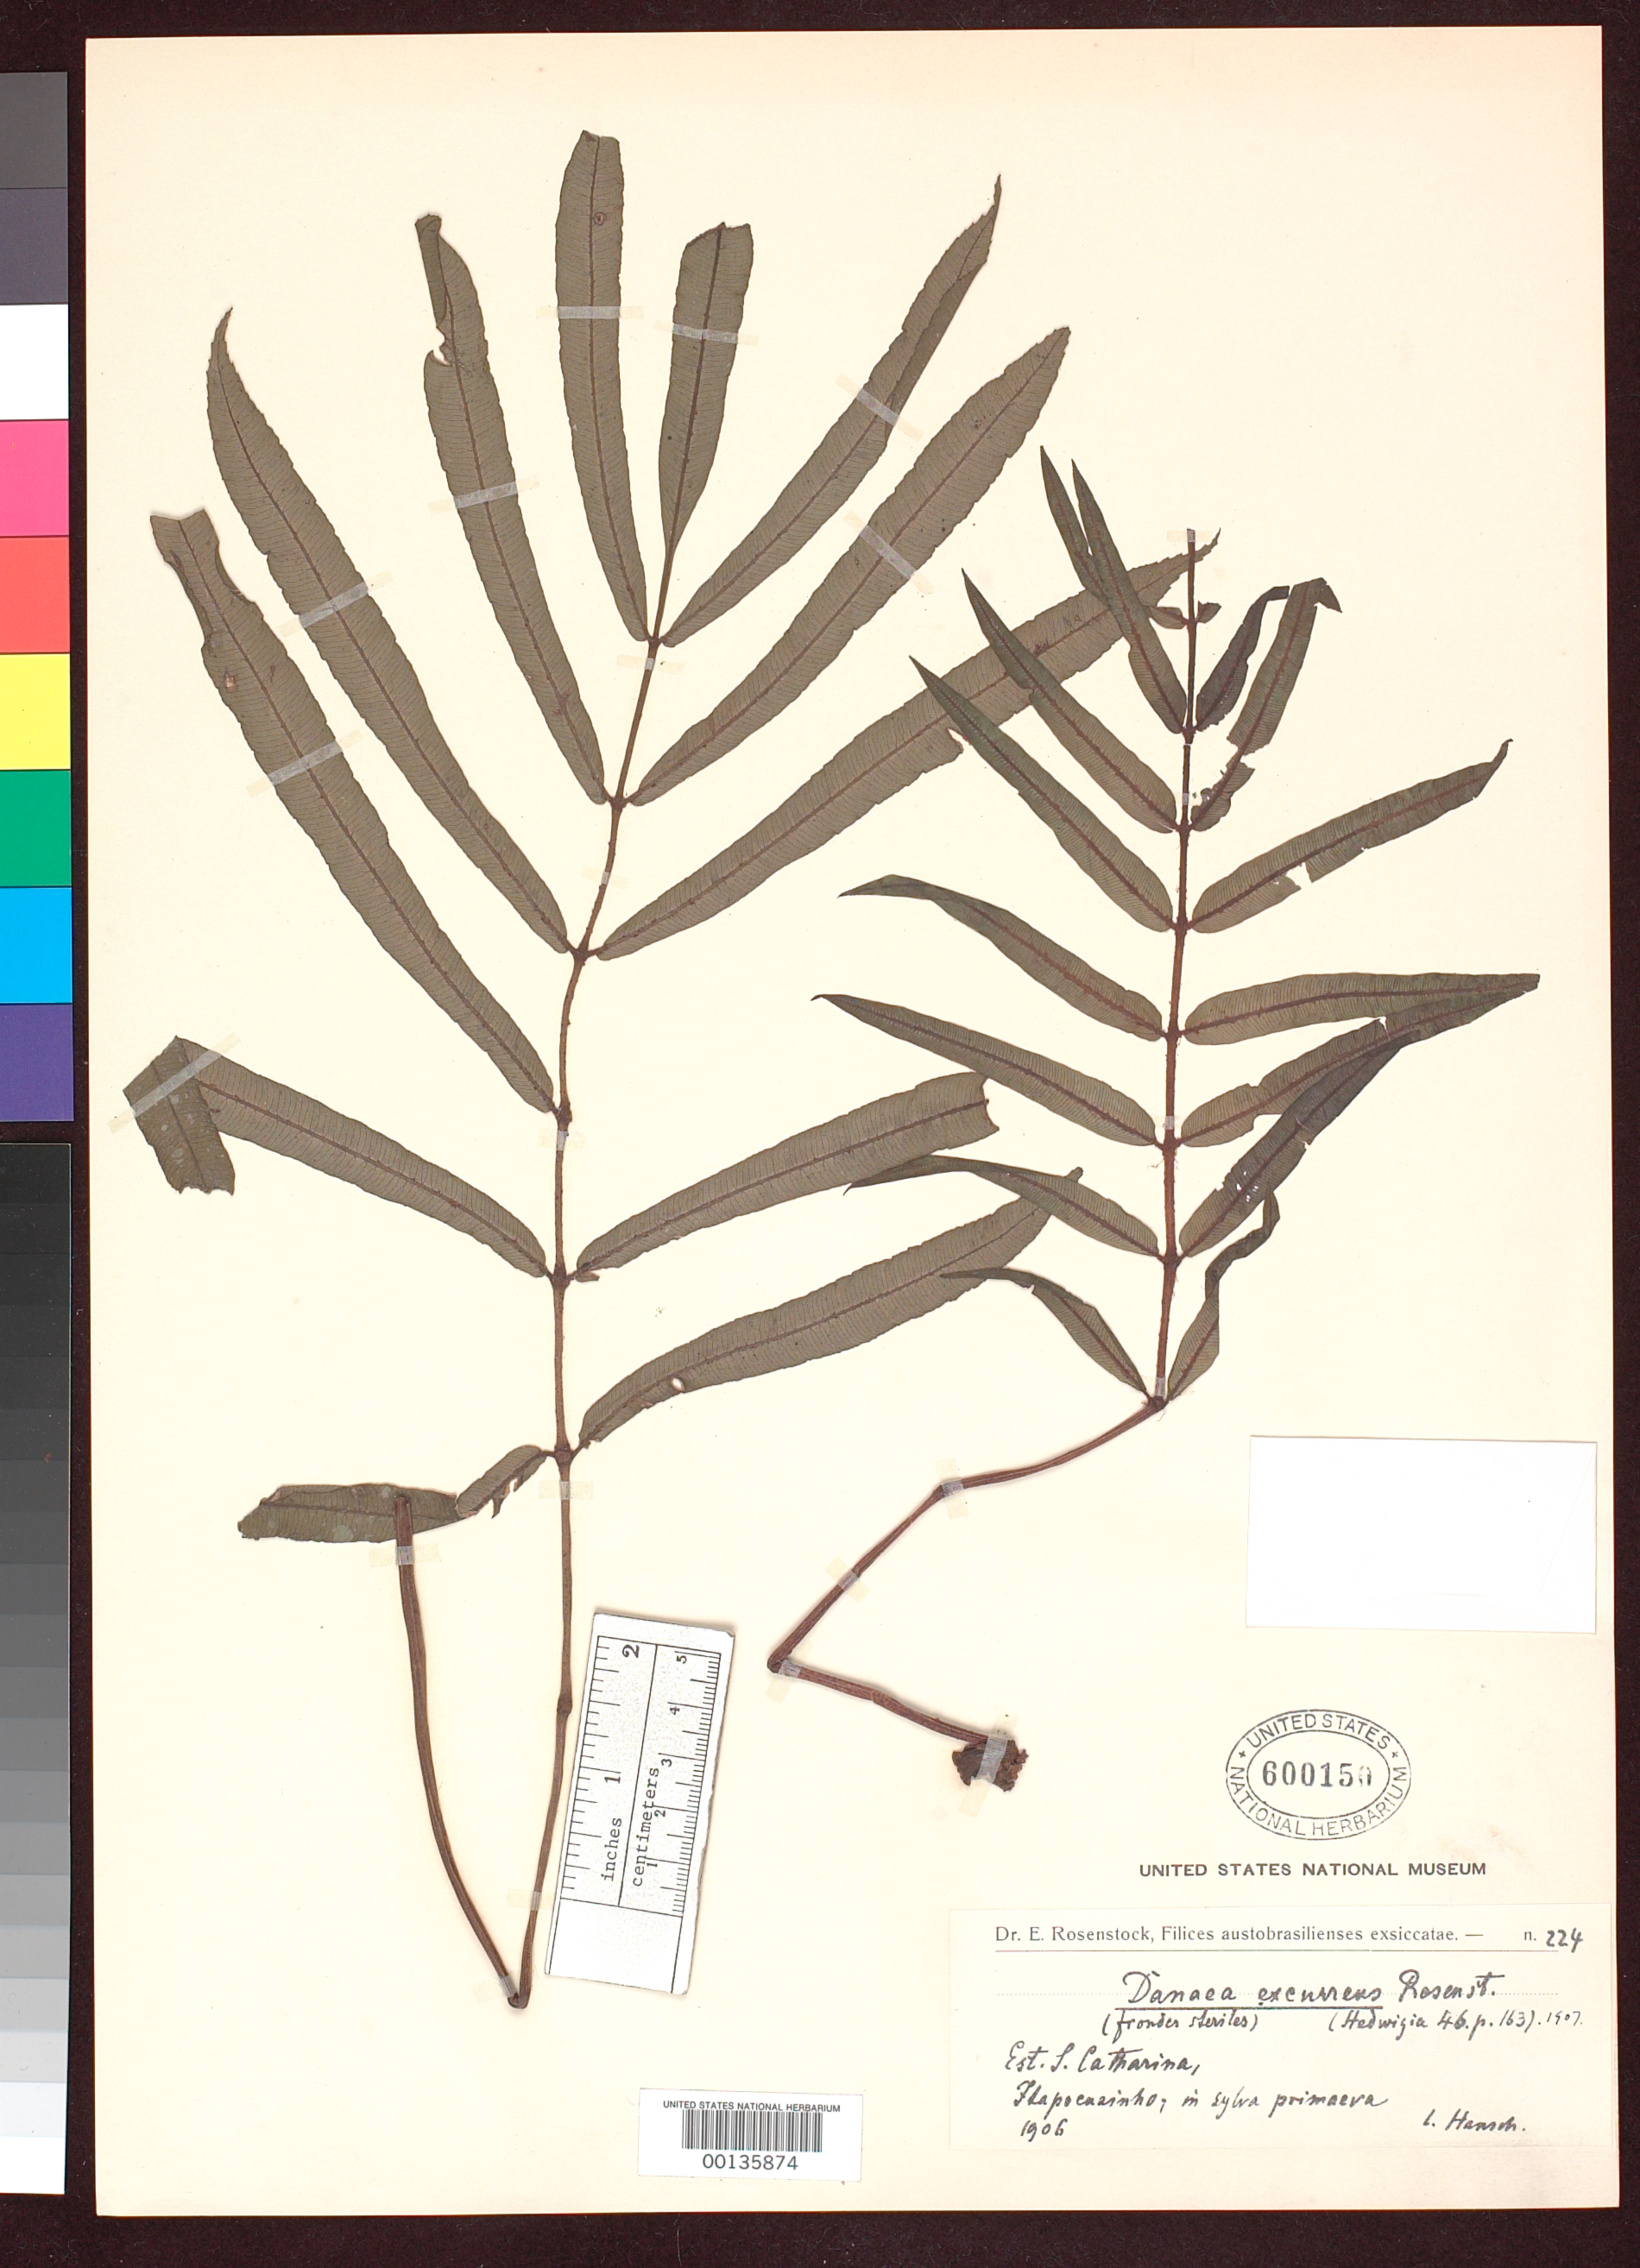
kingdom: Plantae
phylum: Tracheophyta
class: Polypodiopsida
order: Marattiales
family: Marattiaceae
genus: Danaea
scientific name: Danaea excurrens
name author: Rosenst.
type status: Type Collection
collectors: -. Hansch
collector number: Rosenstock Exs. 224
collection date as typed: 1906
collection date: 1906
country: Brazil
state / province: Minas Gerais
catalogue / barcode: US 600150